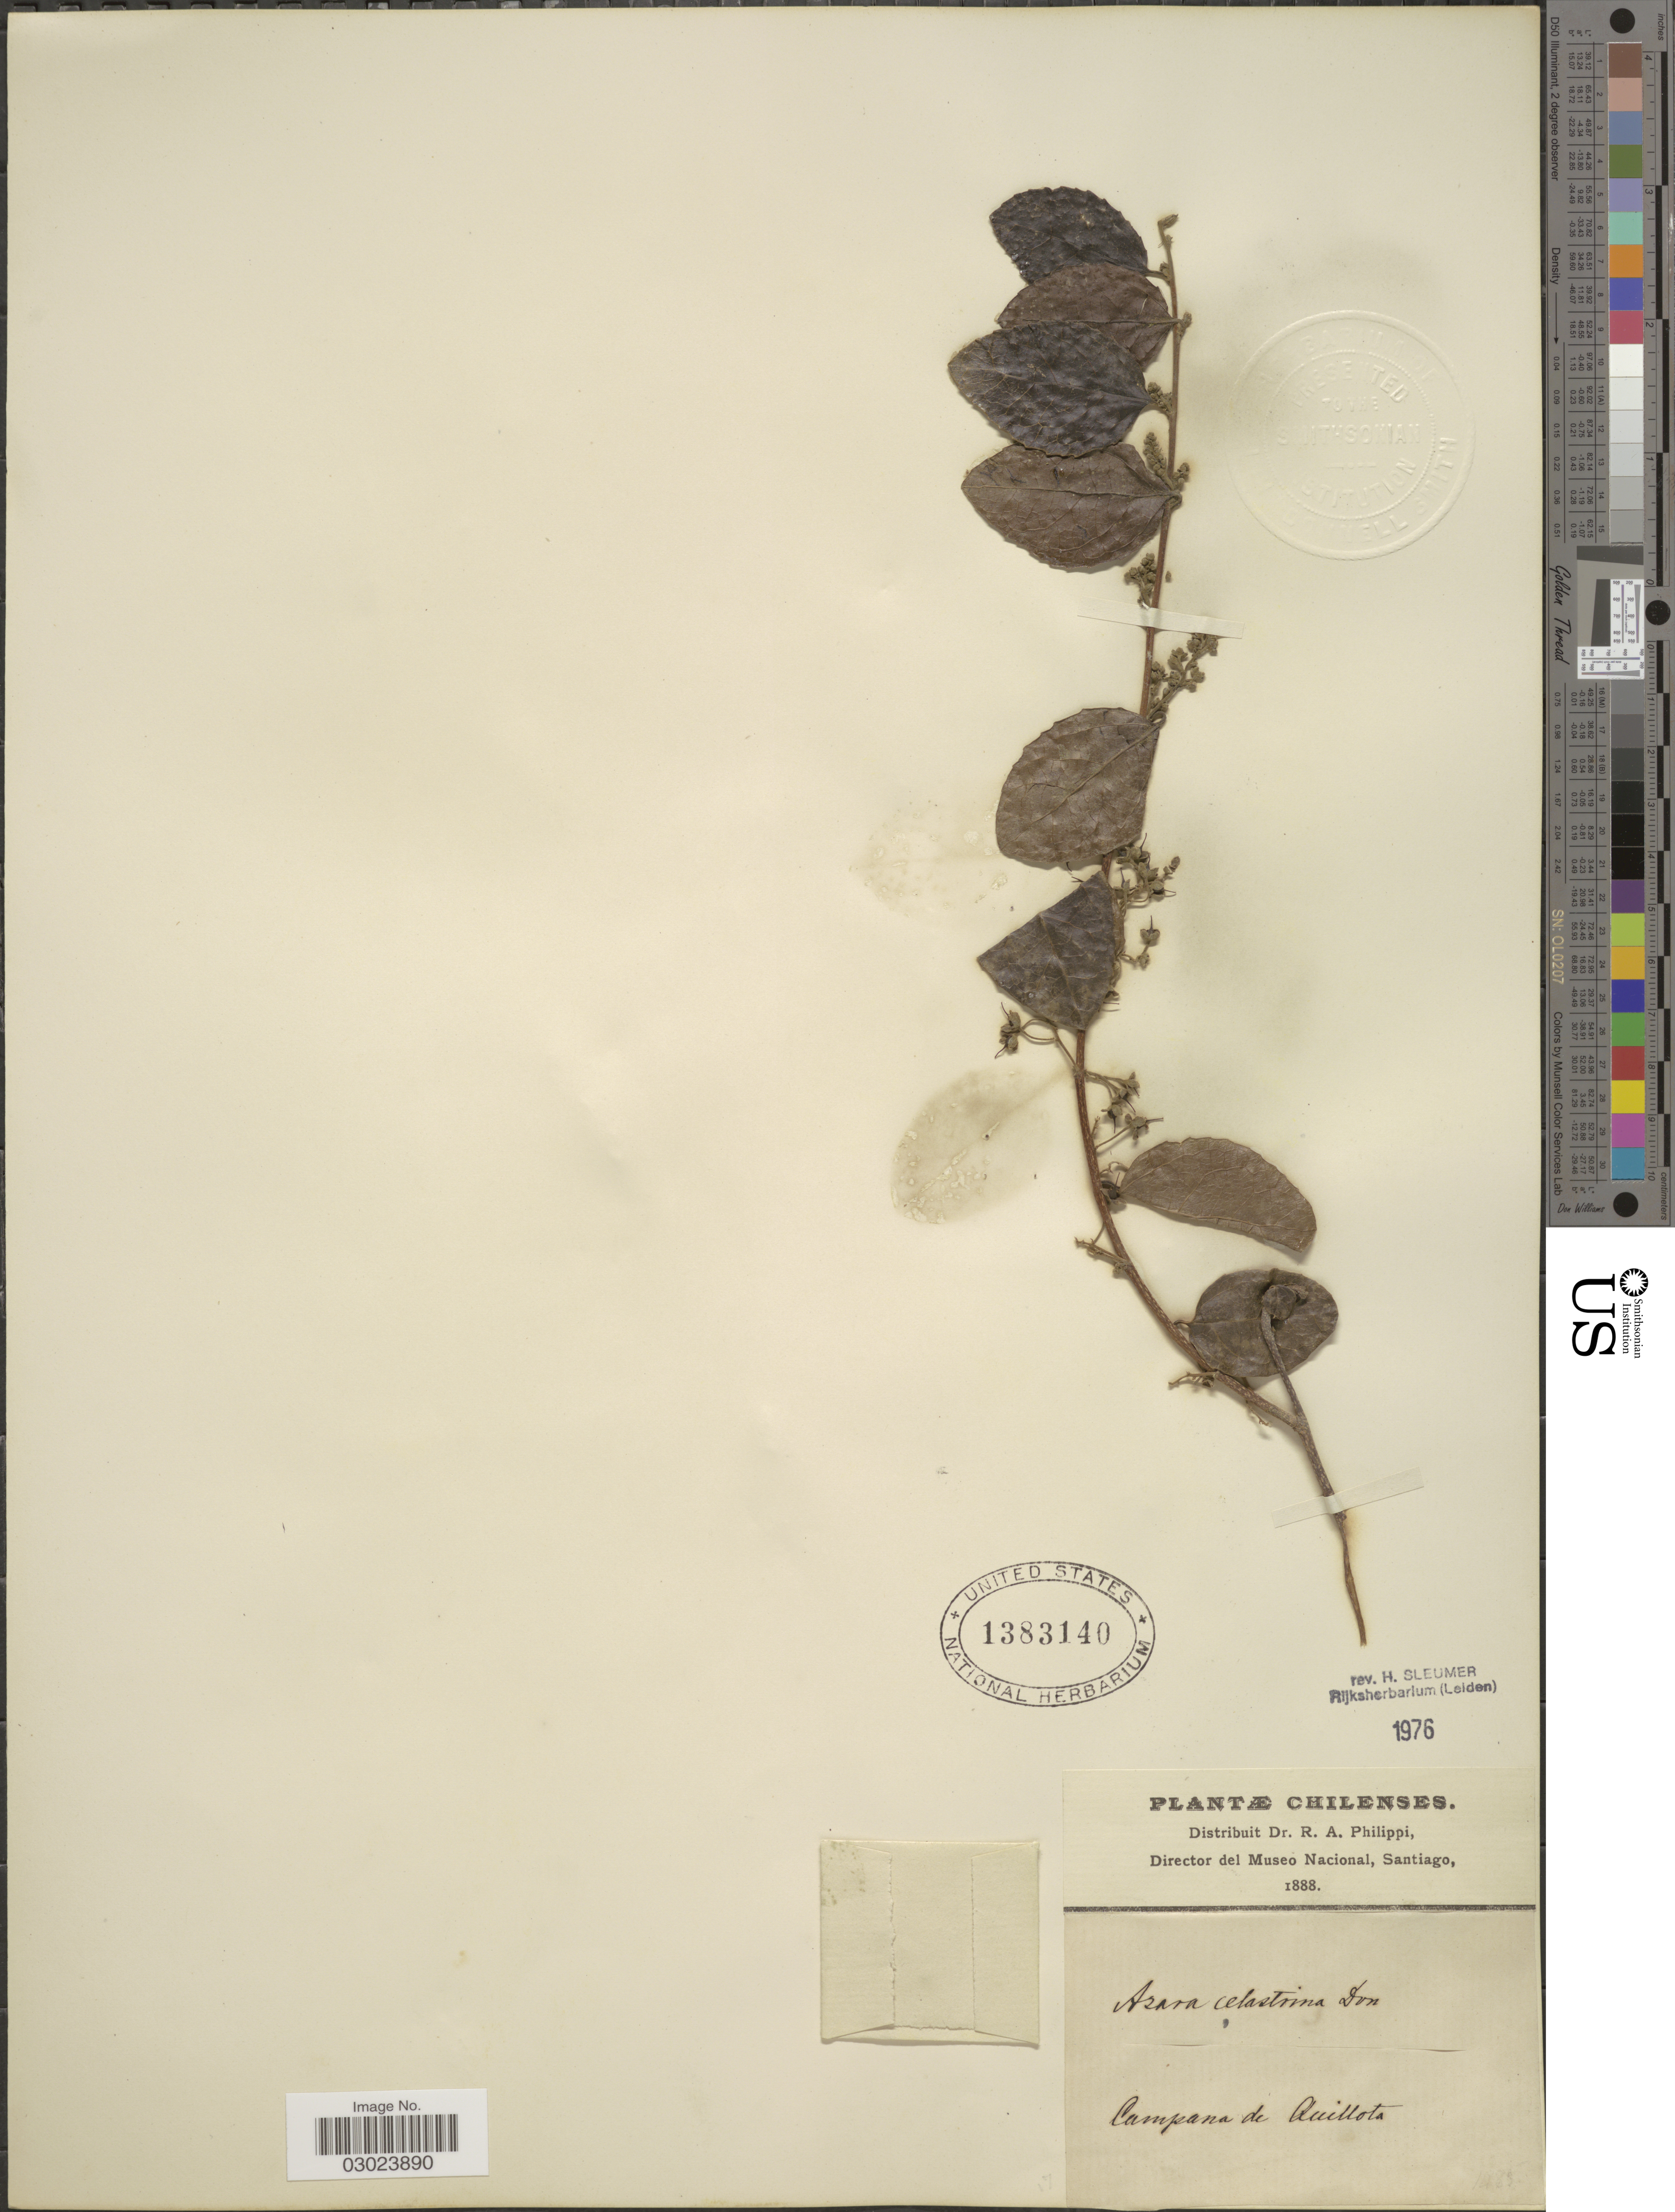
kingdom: Plantae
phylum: Tracheophyta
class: Magnoliopsida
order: Malpighiales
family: Salicaceae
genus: Azara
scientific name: Azara celastrina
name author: D. Don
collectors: R. A. Philippi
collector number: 1468*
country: Chile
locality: Campana de Quillota.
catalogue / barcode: US 1383140